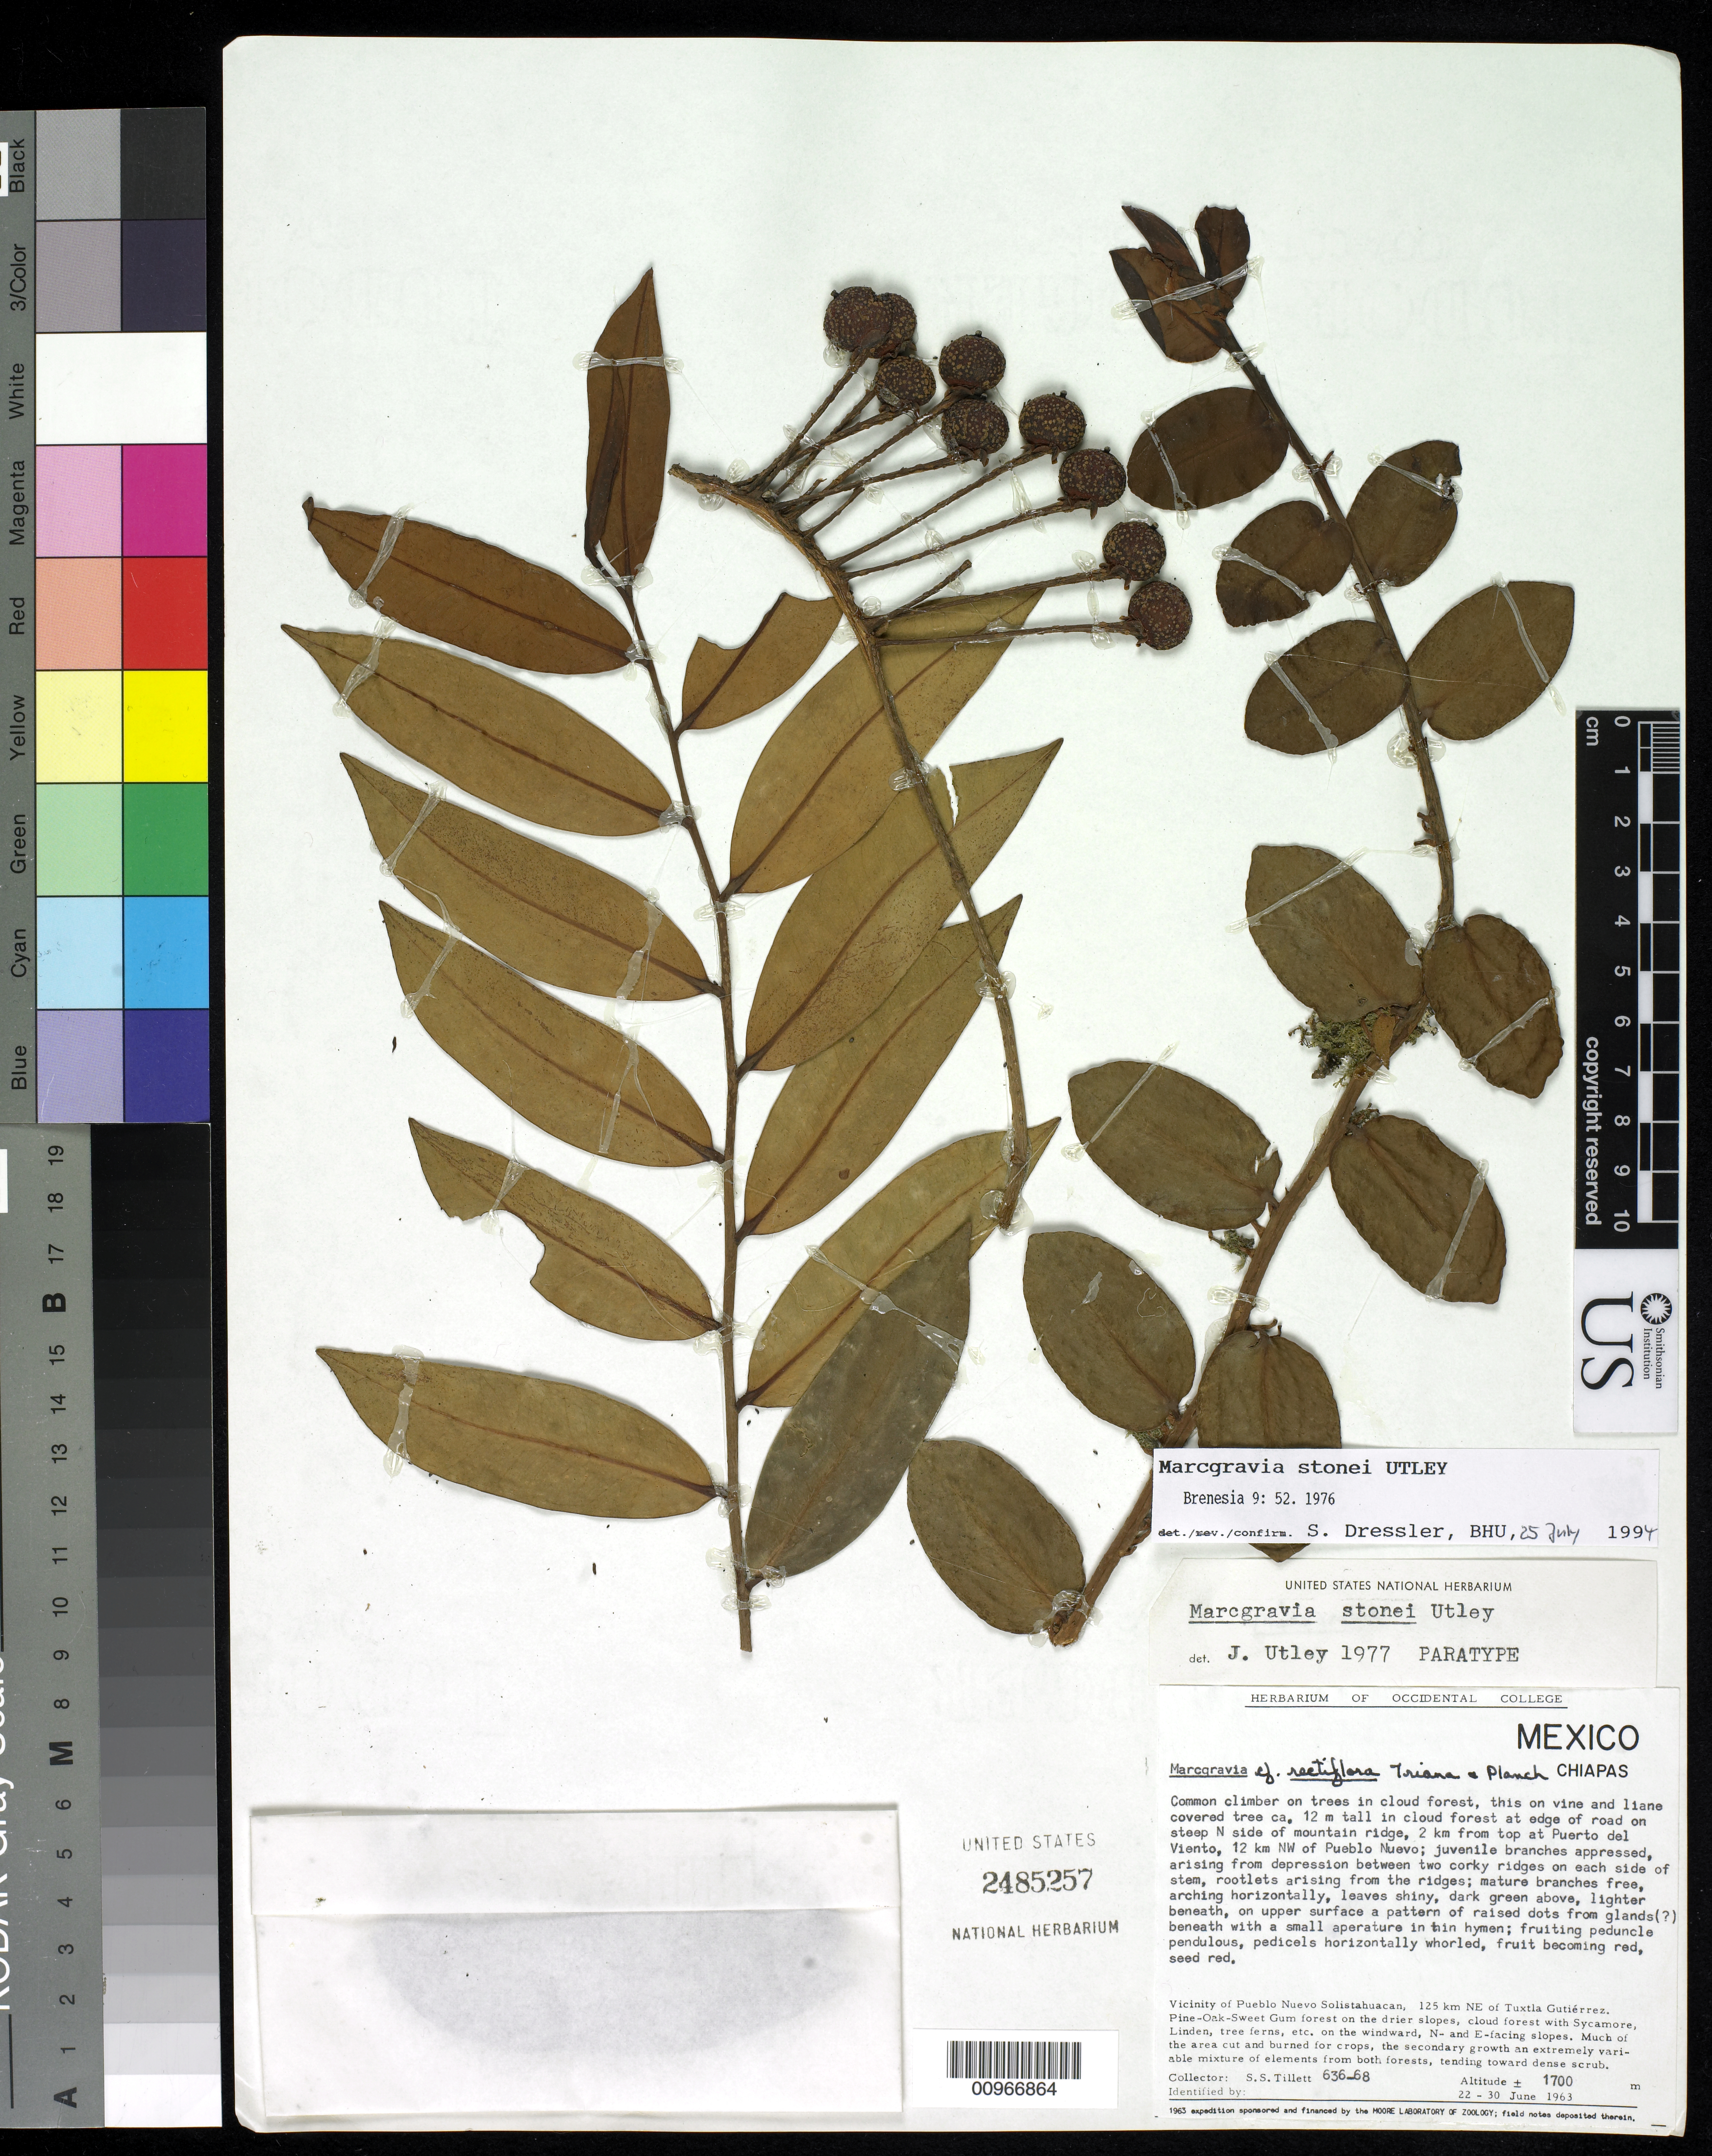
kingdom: Plantae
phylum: Tracheophyta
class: Magnoliopsida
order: Ericales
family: Marcgraviaceae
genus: Marcgravia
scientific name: Marcgravia stonei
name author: Utley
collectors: S. S. Tillett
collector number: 636-68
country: Mexico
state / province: Chiapas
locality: Puerto del Viento, NW of Pueblo Nuevo Solistahuacan, NE of Tuxtla Gutierrez.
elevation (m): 1700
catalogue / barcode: US 2485257